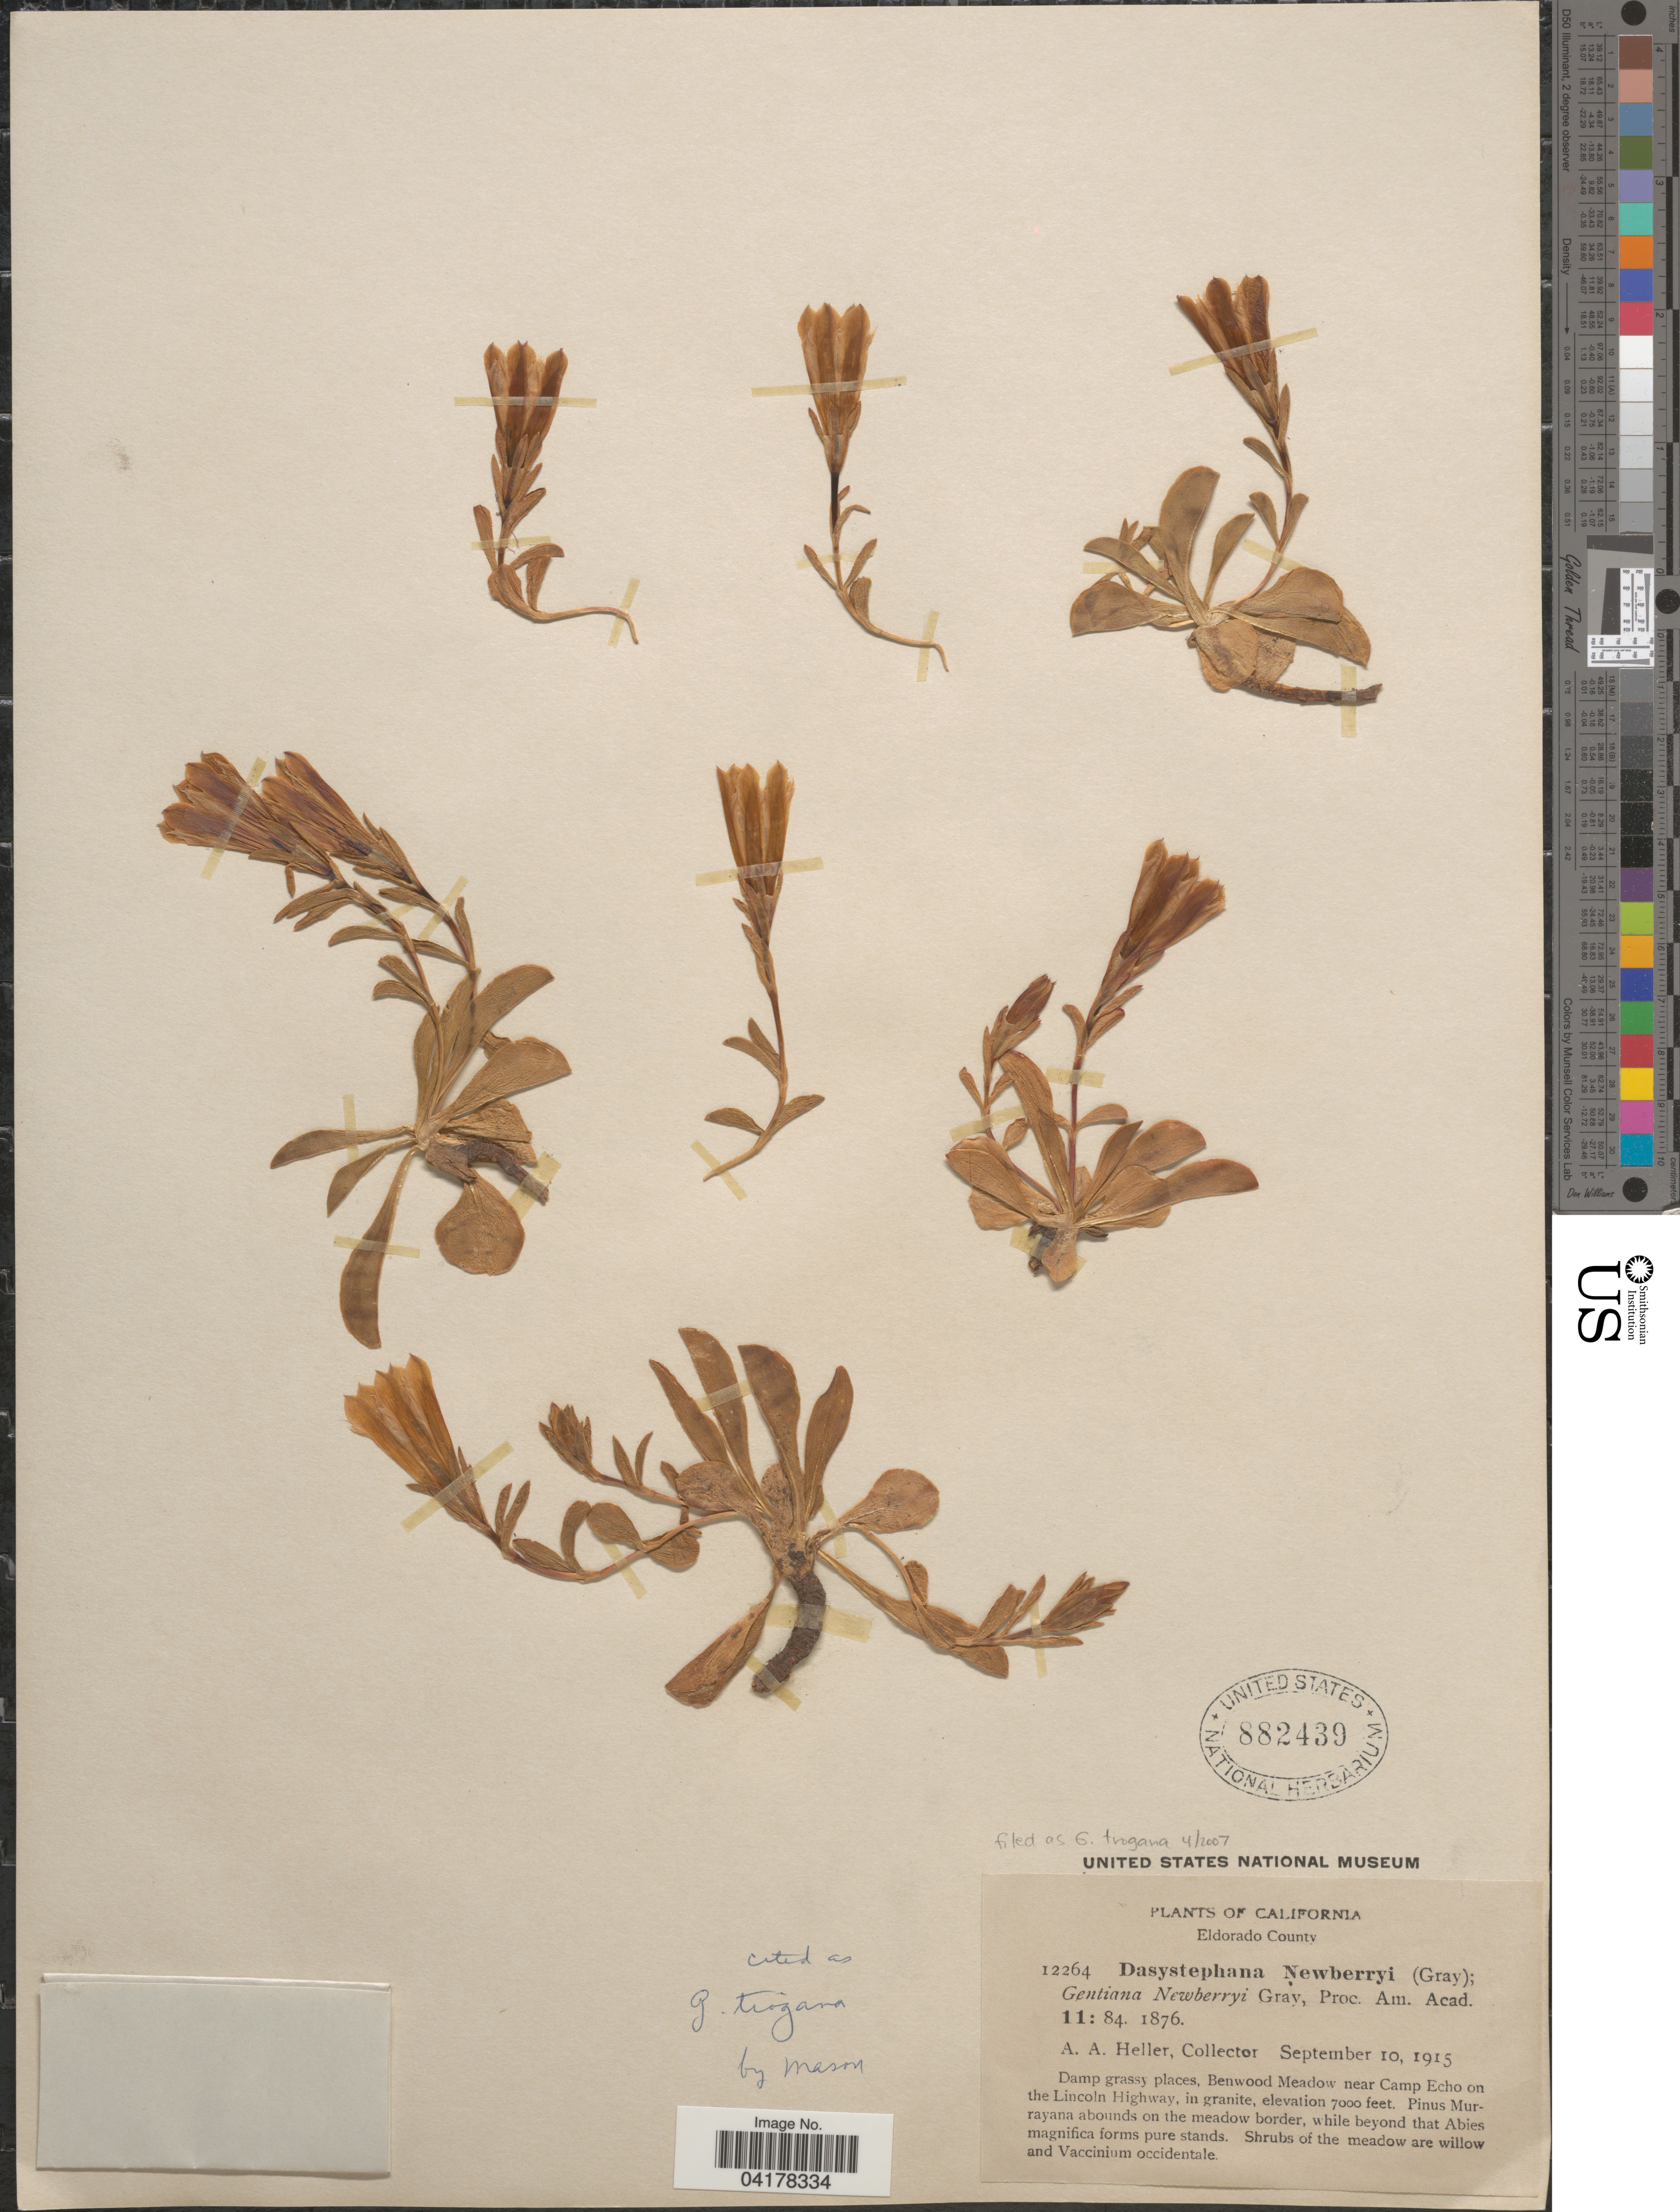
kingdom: Plantae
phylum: Tracheophyta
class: Magnoliopsida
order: Gentianales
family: Gentianaceae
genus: Gentiana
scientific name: Gentiana newberryi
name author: A. Gray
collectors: A. A. Heller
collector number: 12264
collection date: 1915-09-10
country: United States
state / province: California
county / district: El Dorado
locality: Eldorado County. Benwood Meadow near Camp Echo on the Lincoln Highway.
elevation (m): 2134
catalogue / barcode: US 882439